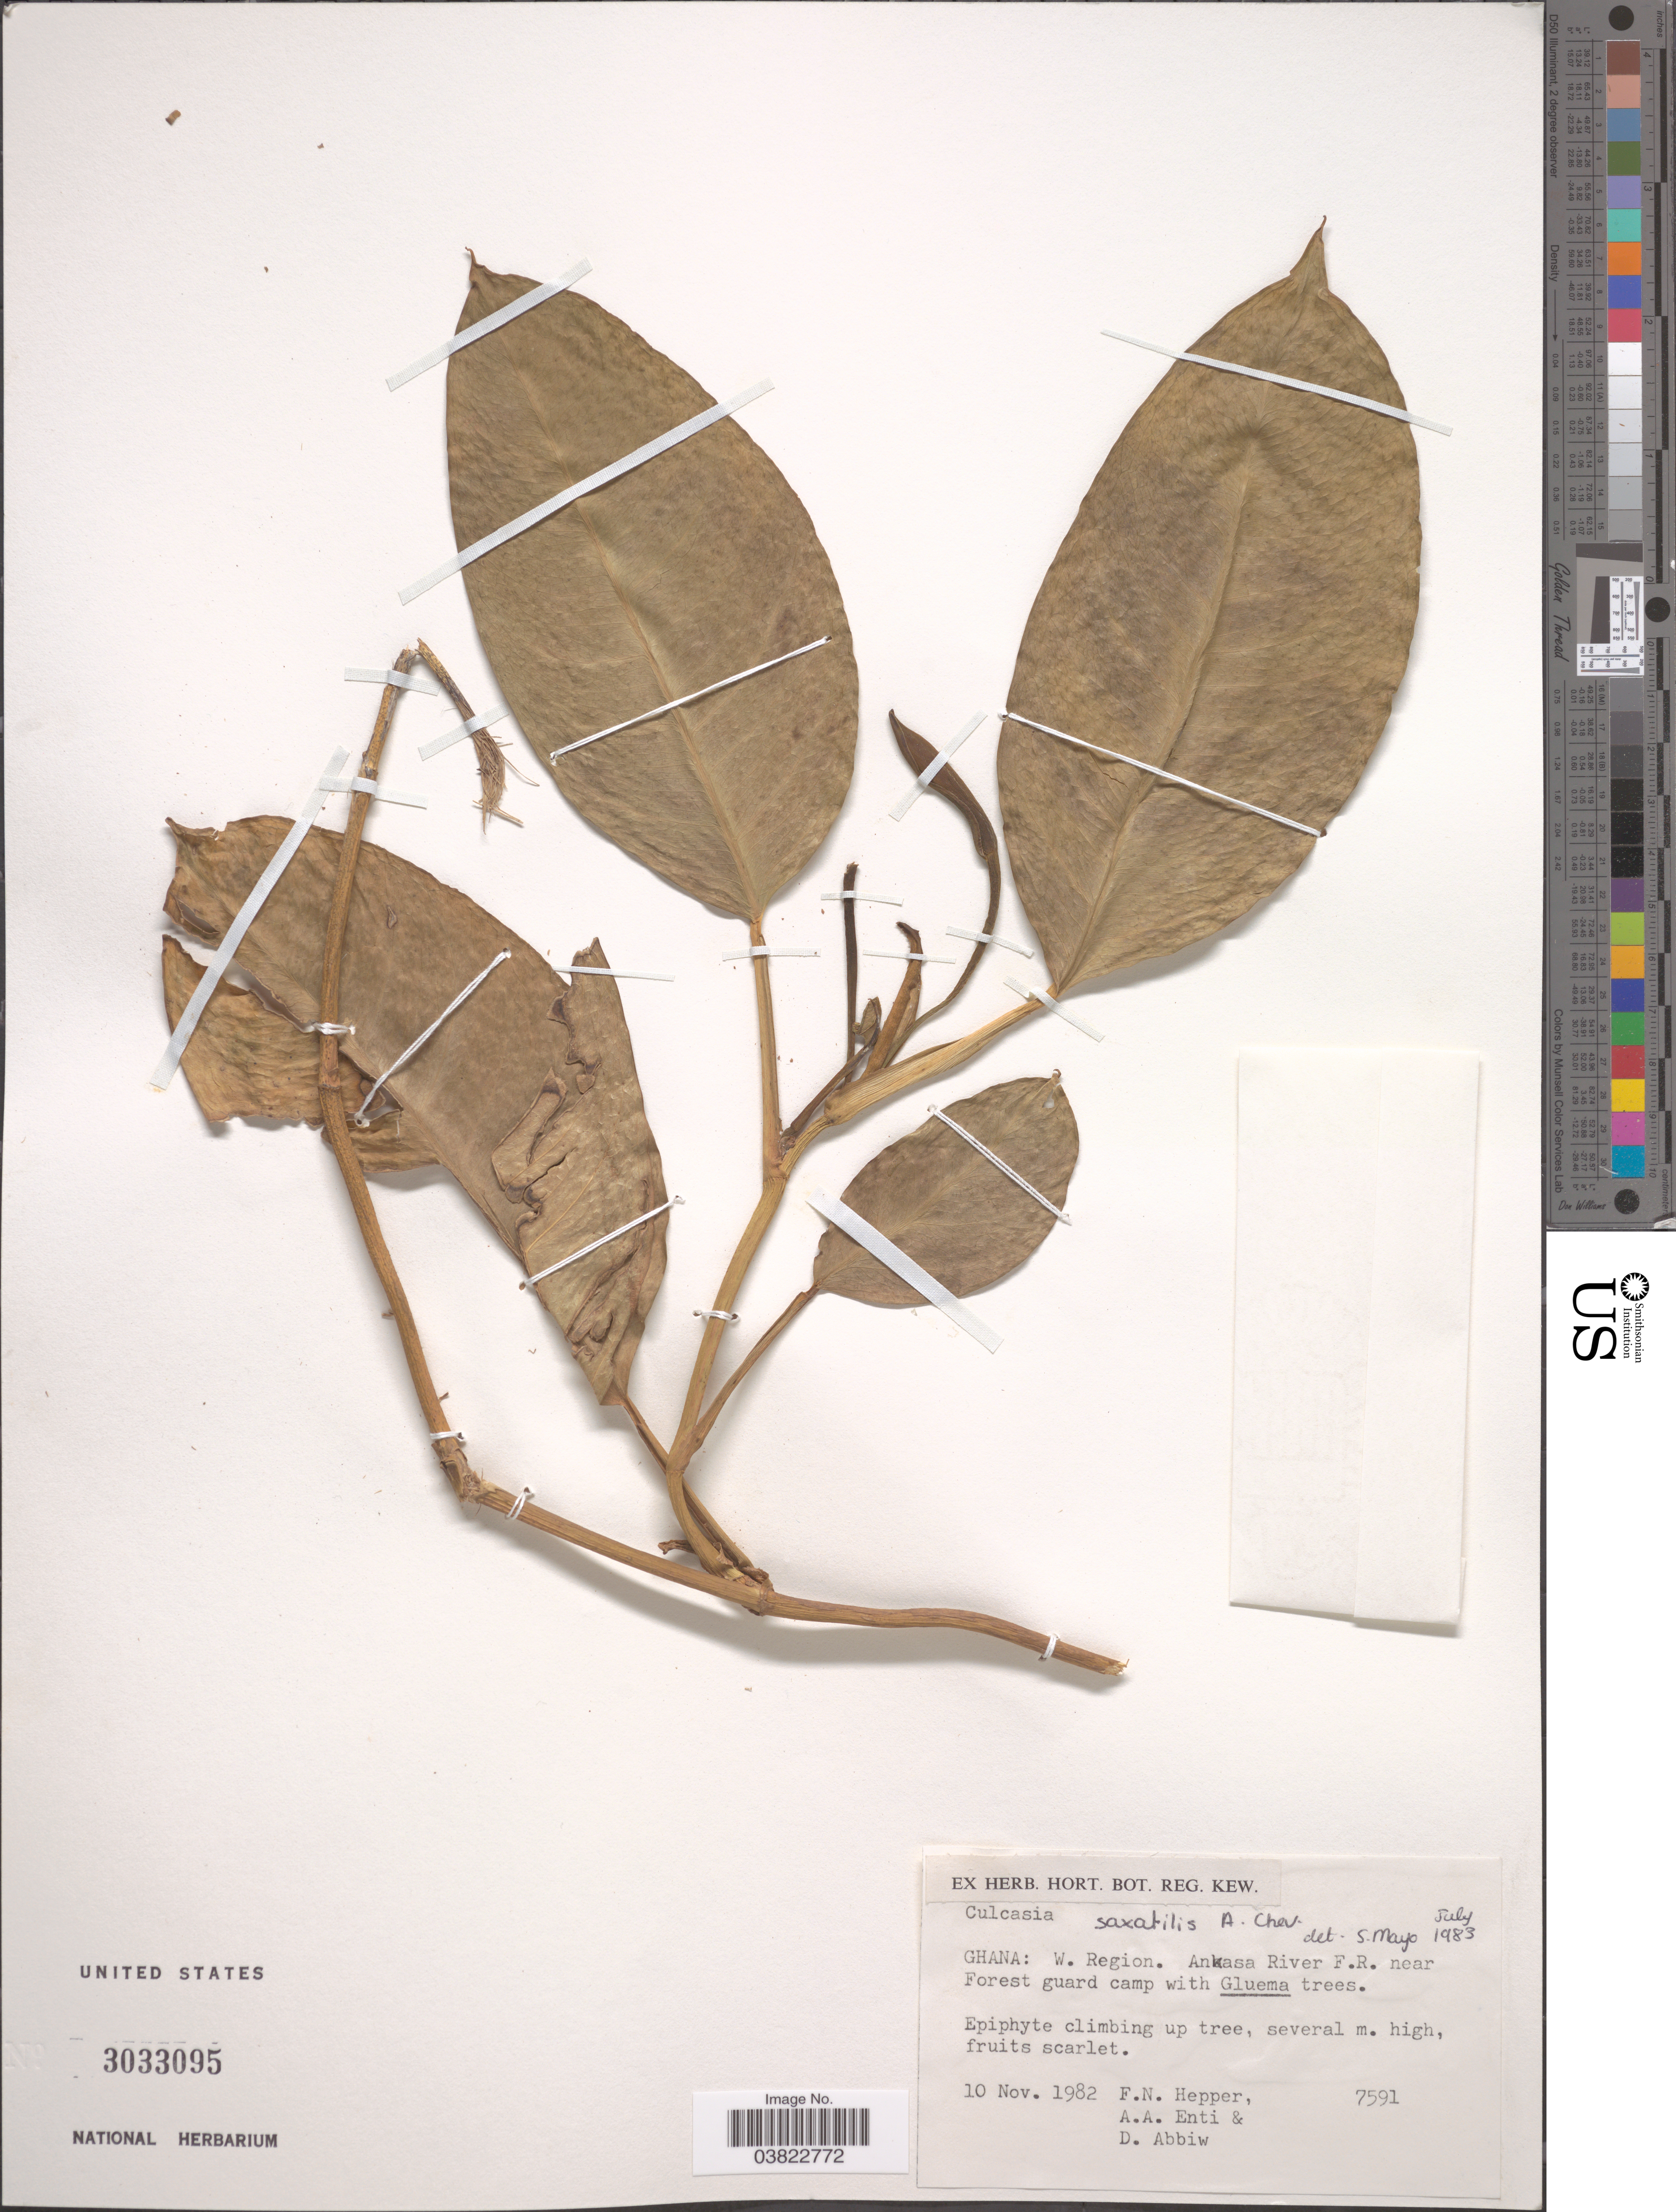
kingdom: Plantae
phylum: Tracheophyta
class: Liliopsida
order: Alismatales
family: Araceae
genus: Culcasia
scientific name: Culcasia saxatilis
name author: A. Chev.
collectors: F. Hepper, A. Enti & D. K. Abbiw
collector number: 7591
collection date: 1982-11-10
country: Ghana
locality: W. Region. Ankasa River F. R. near Forest guard camp with Gluema trees.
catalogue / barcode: US 3033095